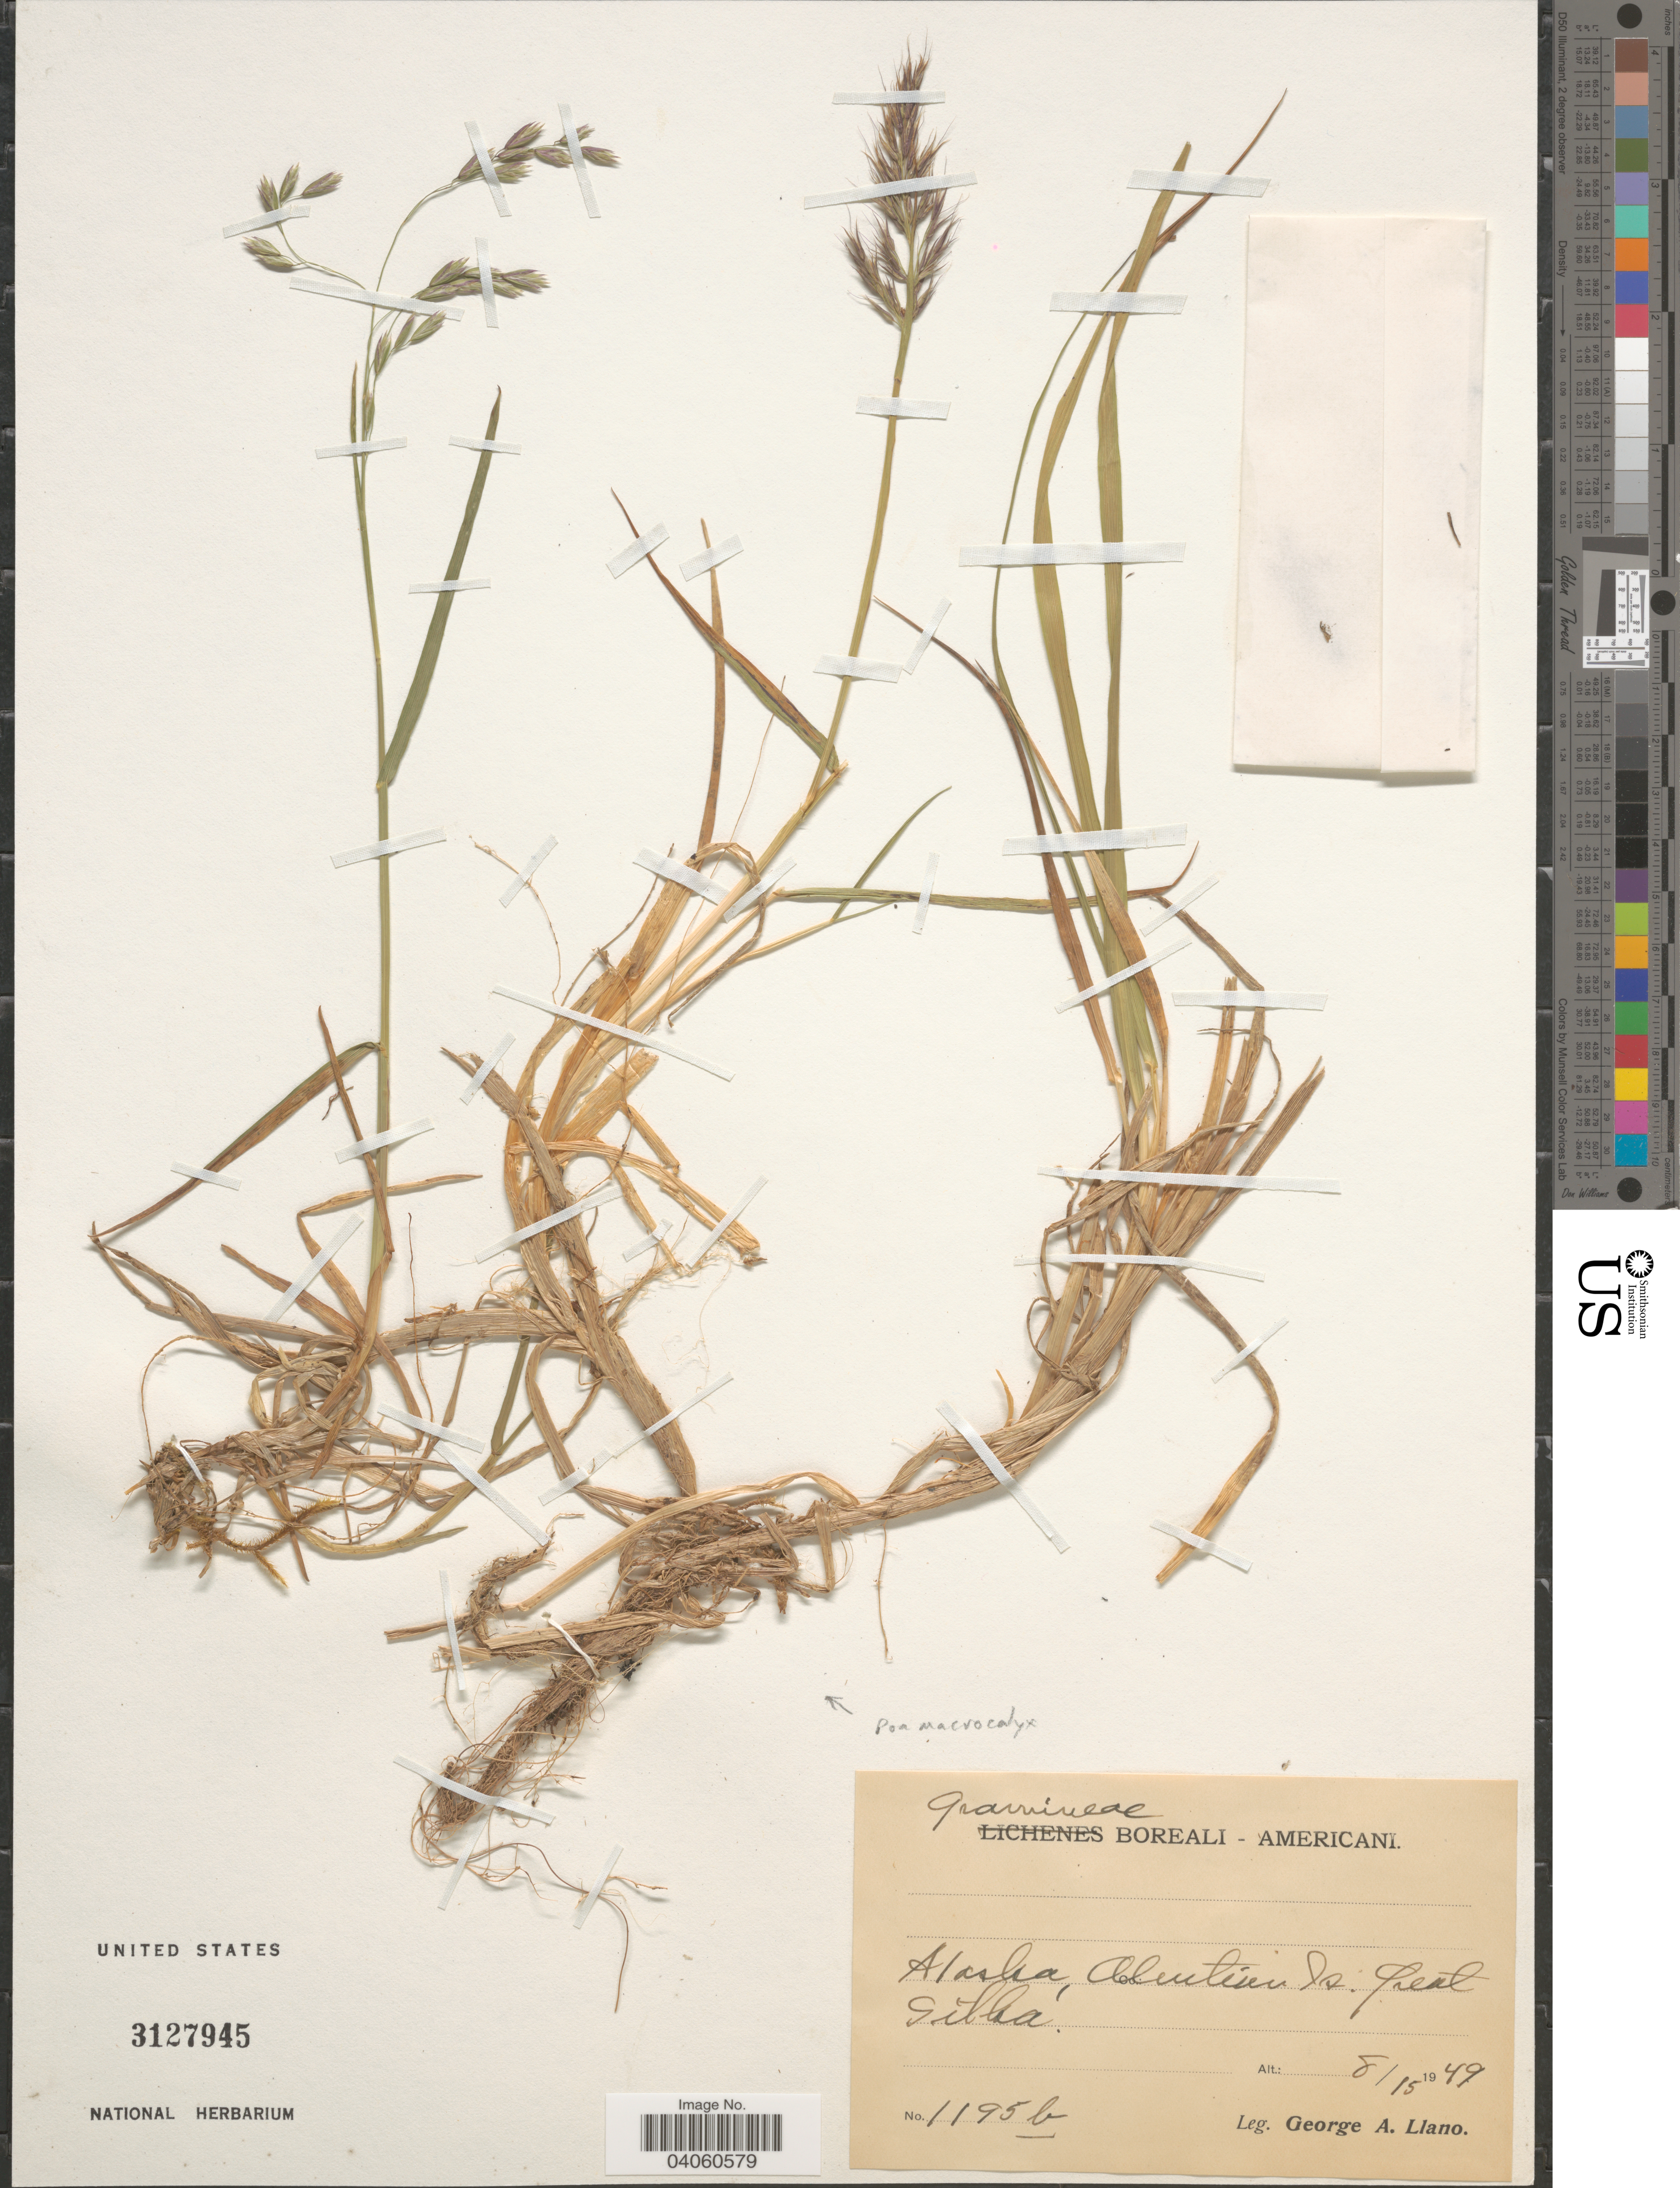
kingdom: Plantae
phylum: Tracheophyta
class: Liliopsida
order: Poales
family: Poaceae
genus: Poa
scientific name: Poa macrocalyx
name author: Trautv. & C.A. Mey.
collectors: G. Llano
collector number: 1195b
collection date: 1949-08-15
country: United States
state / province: Alaska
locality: Aleutian Is. Great Sitka.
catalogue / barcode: US 3127945